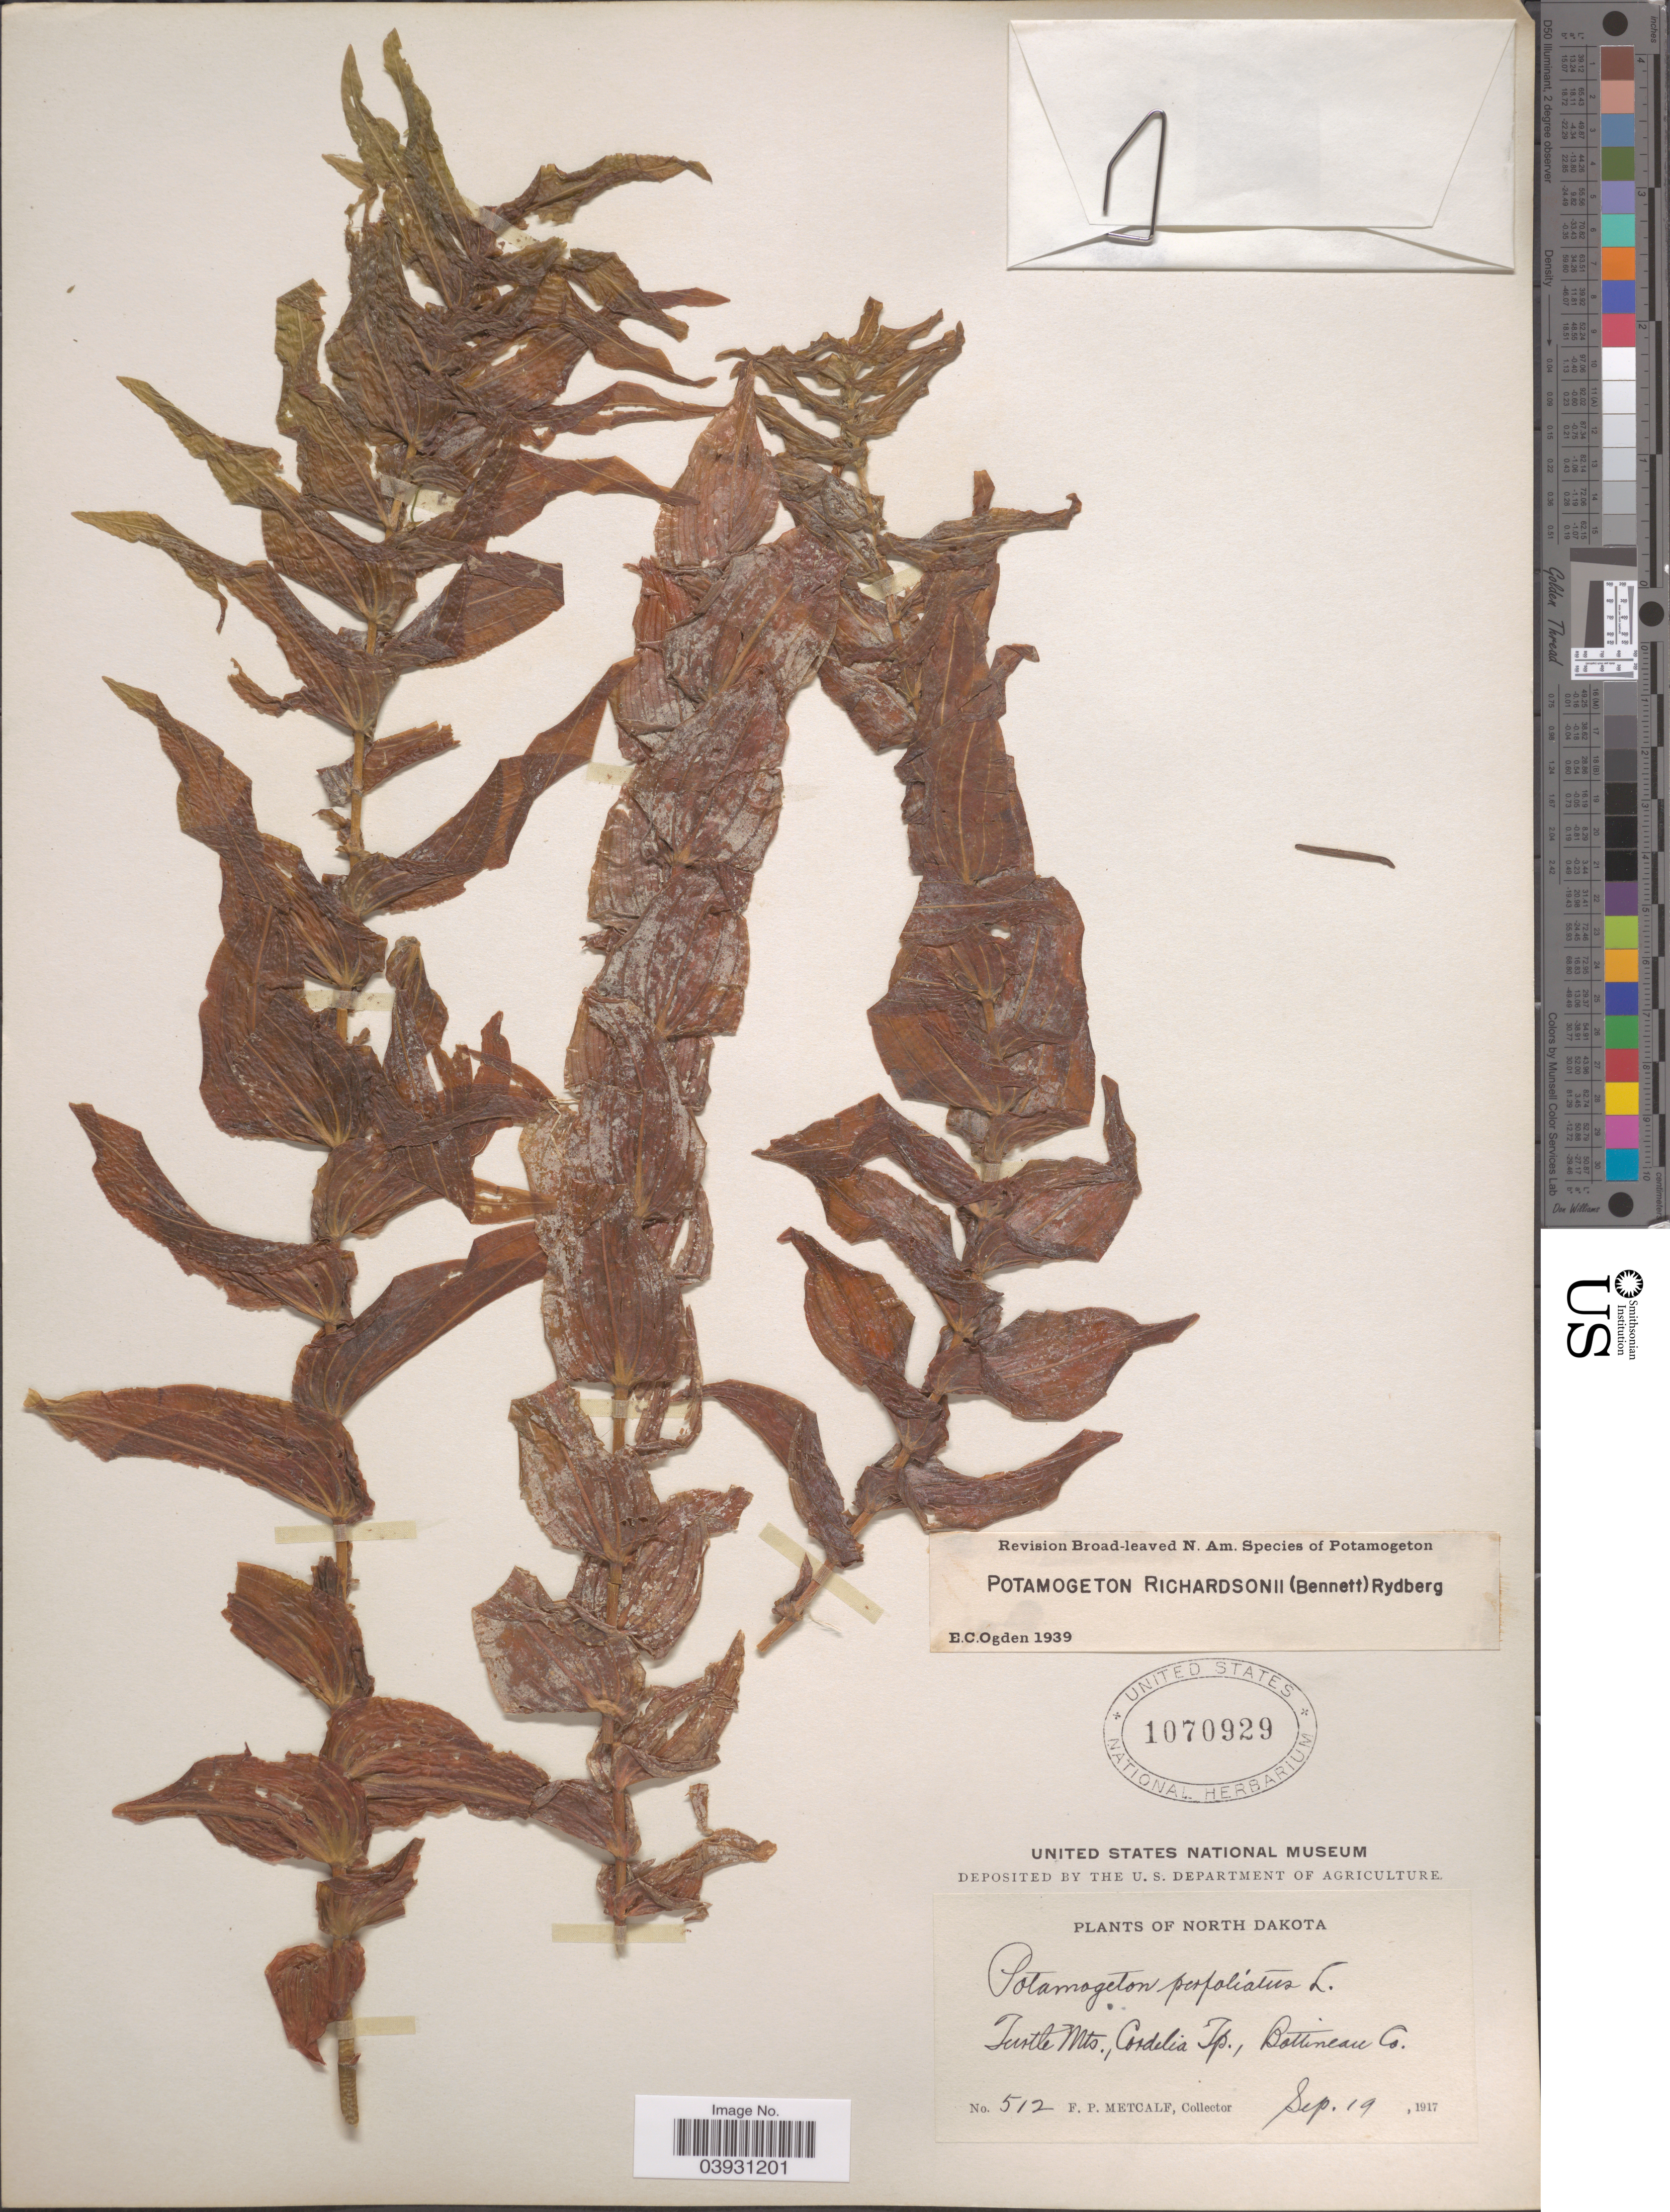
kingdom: Plantae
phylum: Tracheophyta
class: Liliopsida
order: Alismatales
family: Potamogetonaceae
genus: Potamogeton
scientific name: Potamogeton richardsonii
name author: (A.W. Benn.) Rydb.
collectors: F. Metcalf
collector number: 512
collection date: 1917-09-19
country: United States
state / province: North Dakota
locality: Turtle Mts., Cordelia Tp., Bottineau Co.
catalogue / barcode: US 1070929